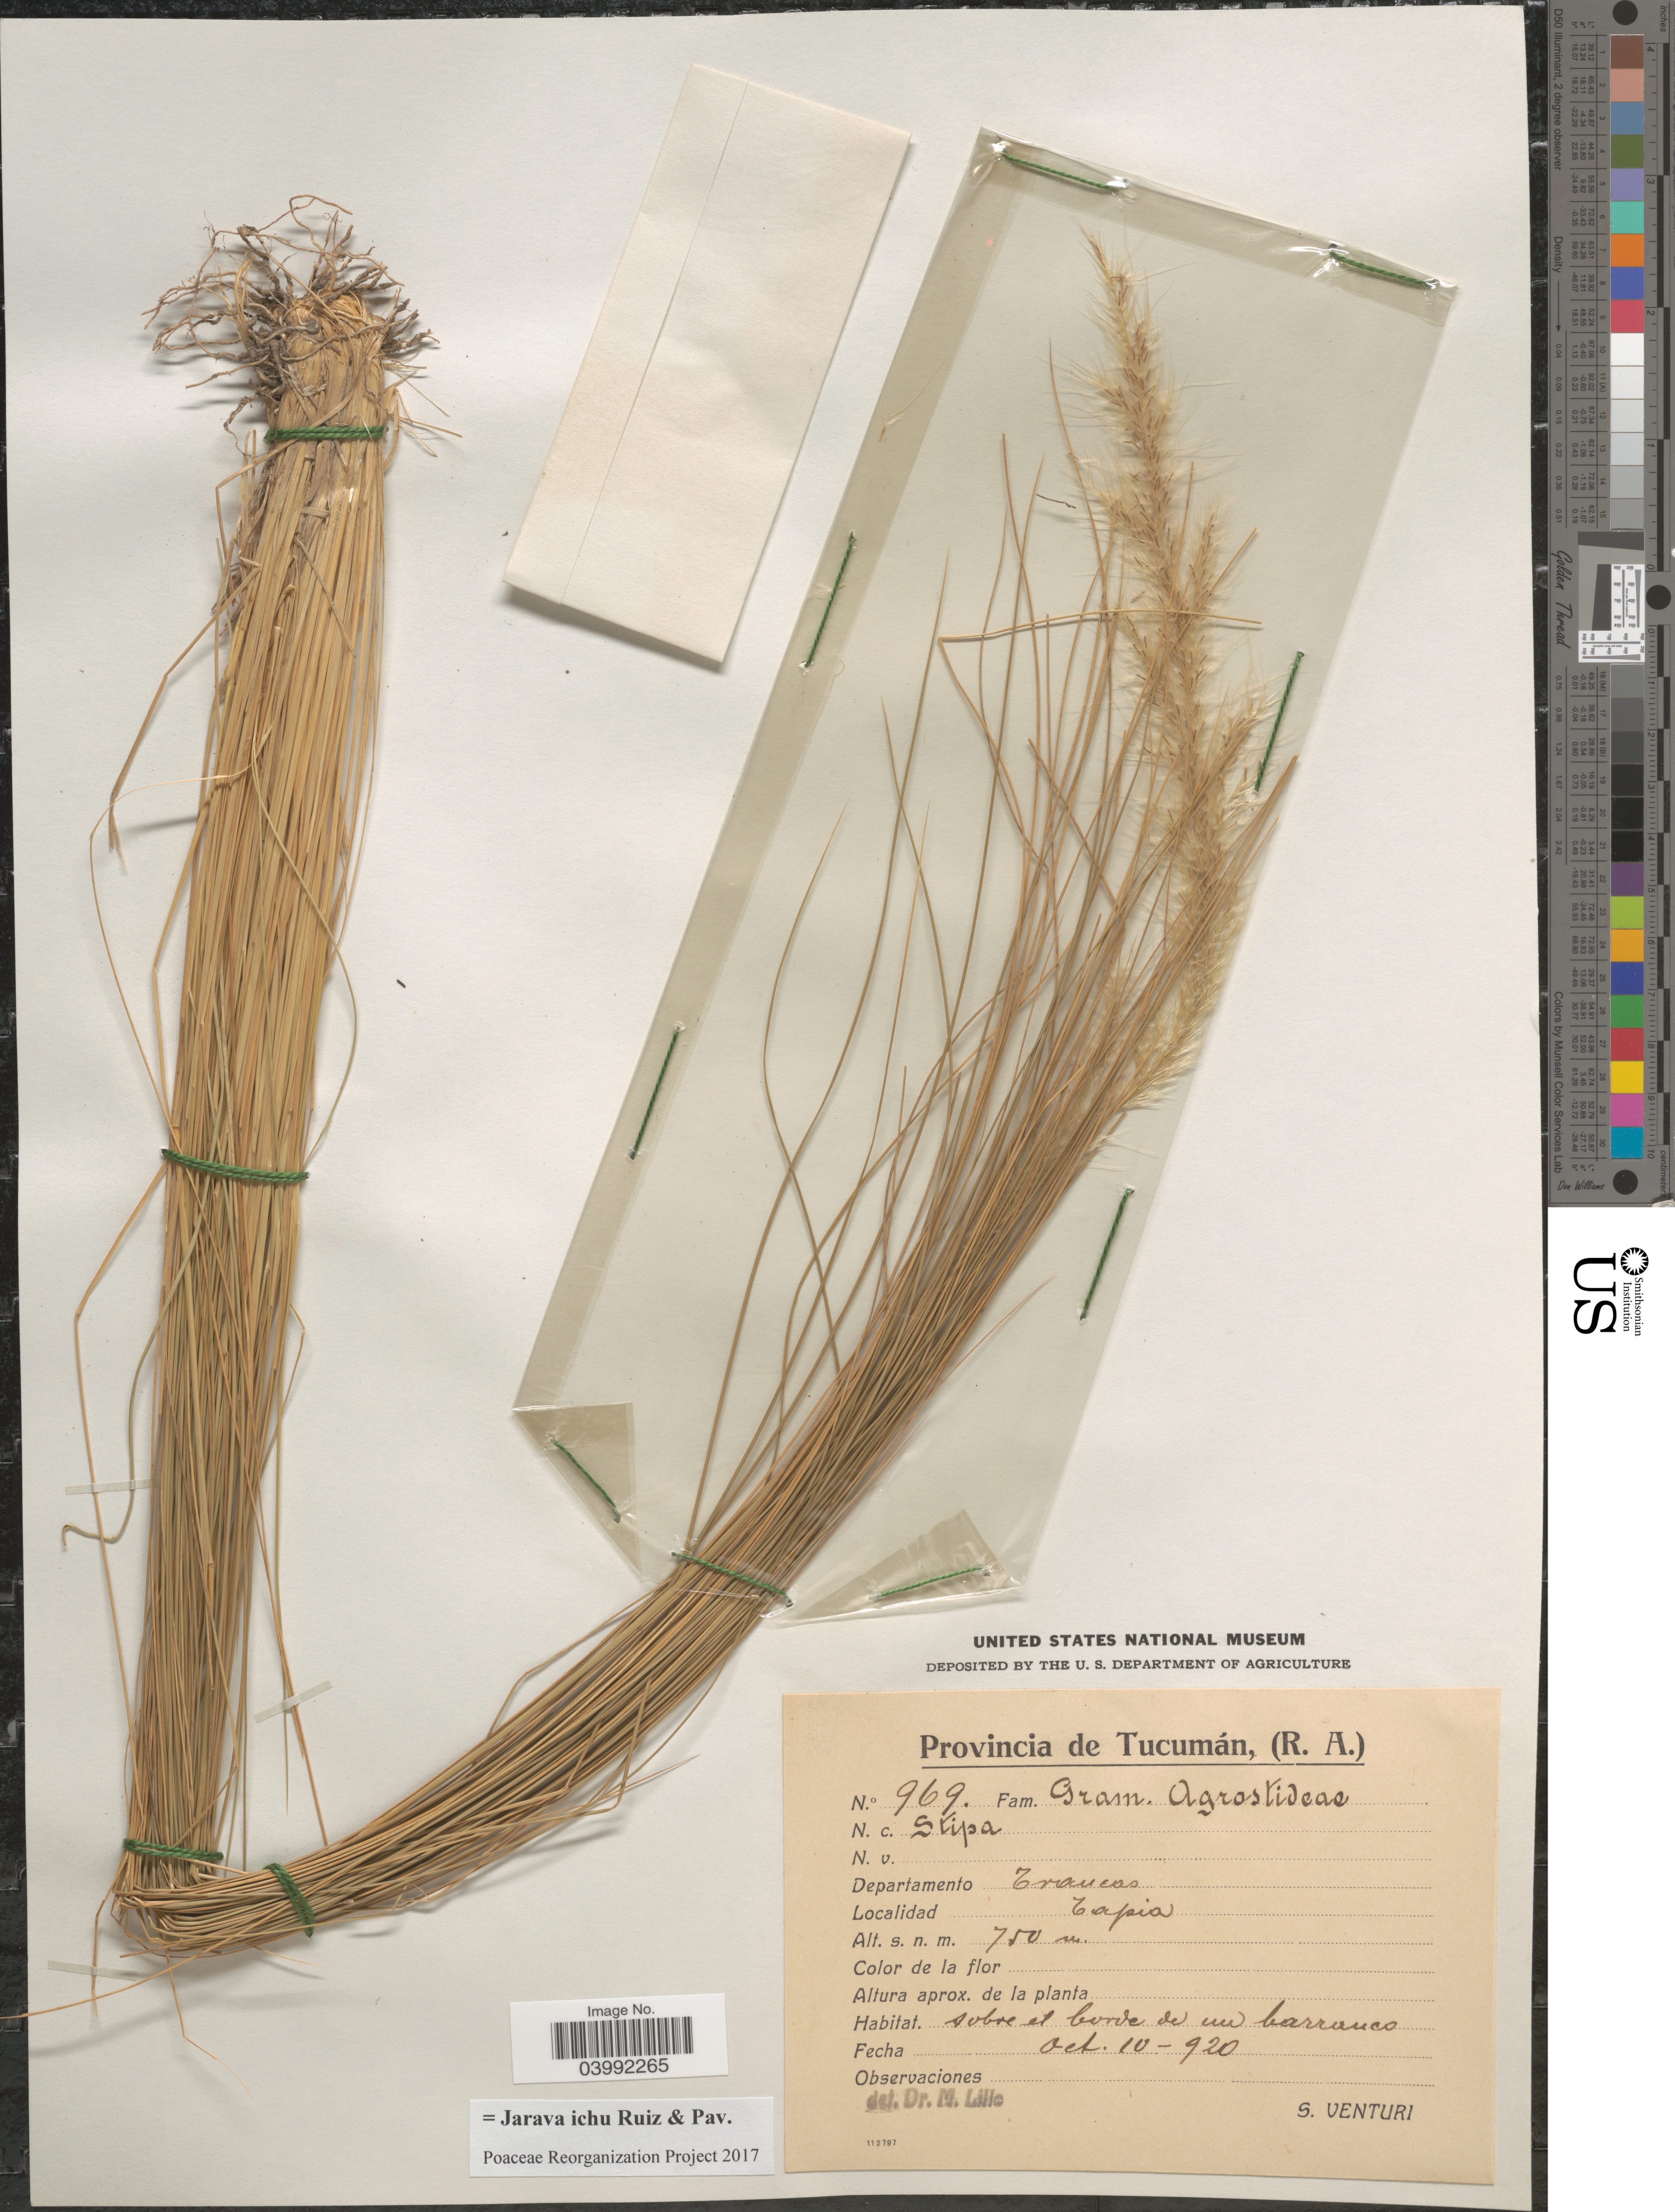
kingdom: Plantae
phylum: Tracheophyta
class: Liliopsida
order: Poales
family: Poaceae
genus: Jarava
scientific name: Jarava ichu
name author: Ruiz & Pav.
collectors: S. Venturi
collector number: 969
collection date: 1920-10-10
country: Argentina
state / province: Tucuman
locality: Departamento Trancas. Tapia.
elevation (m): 750